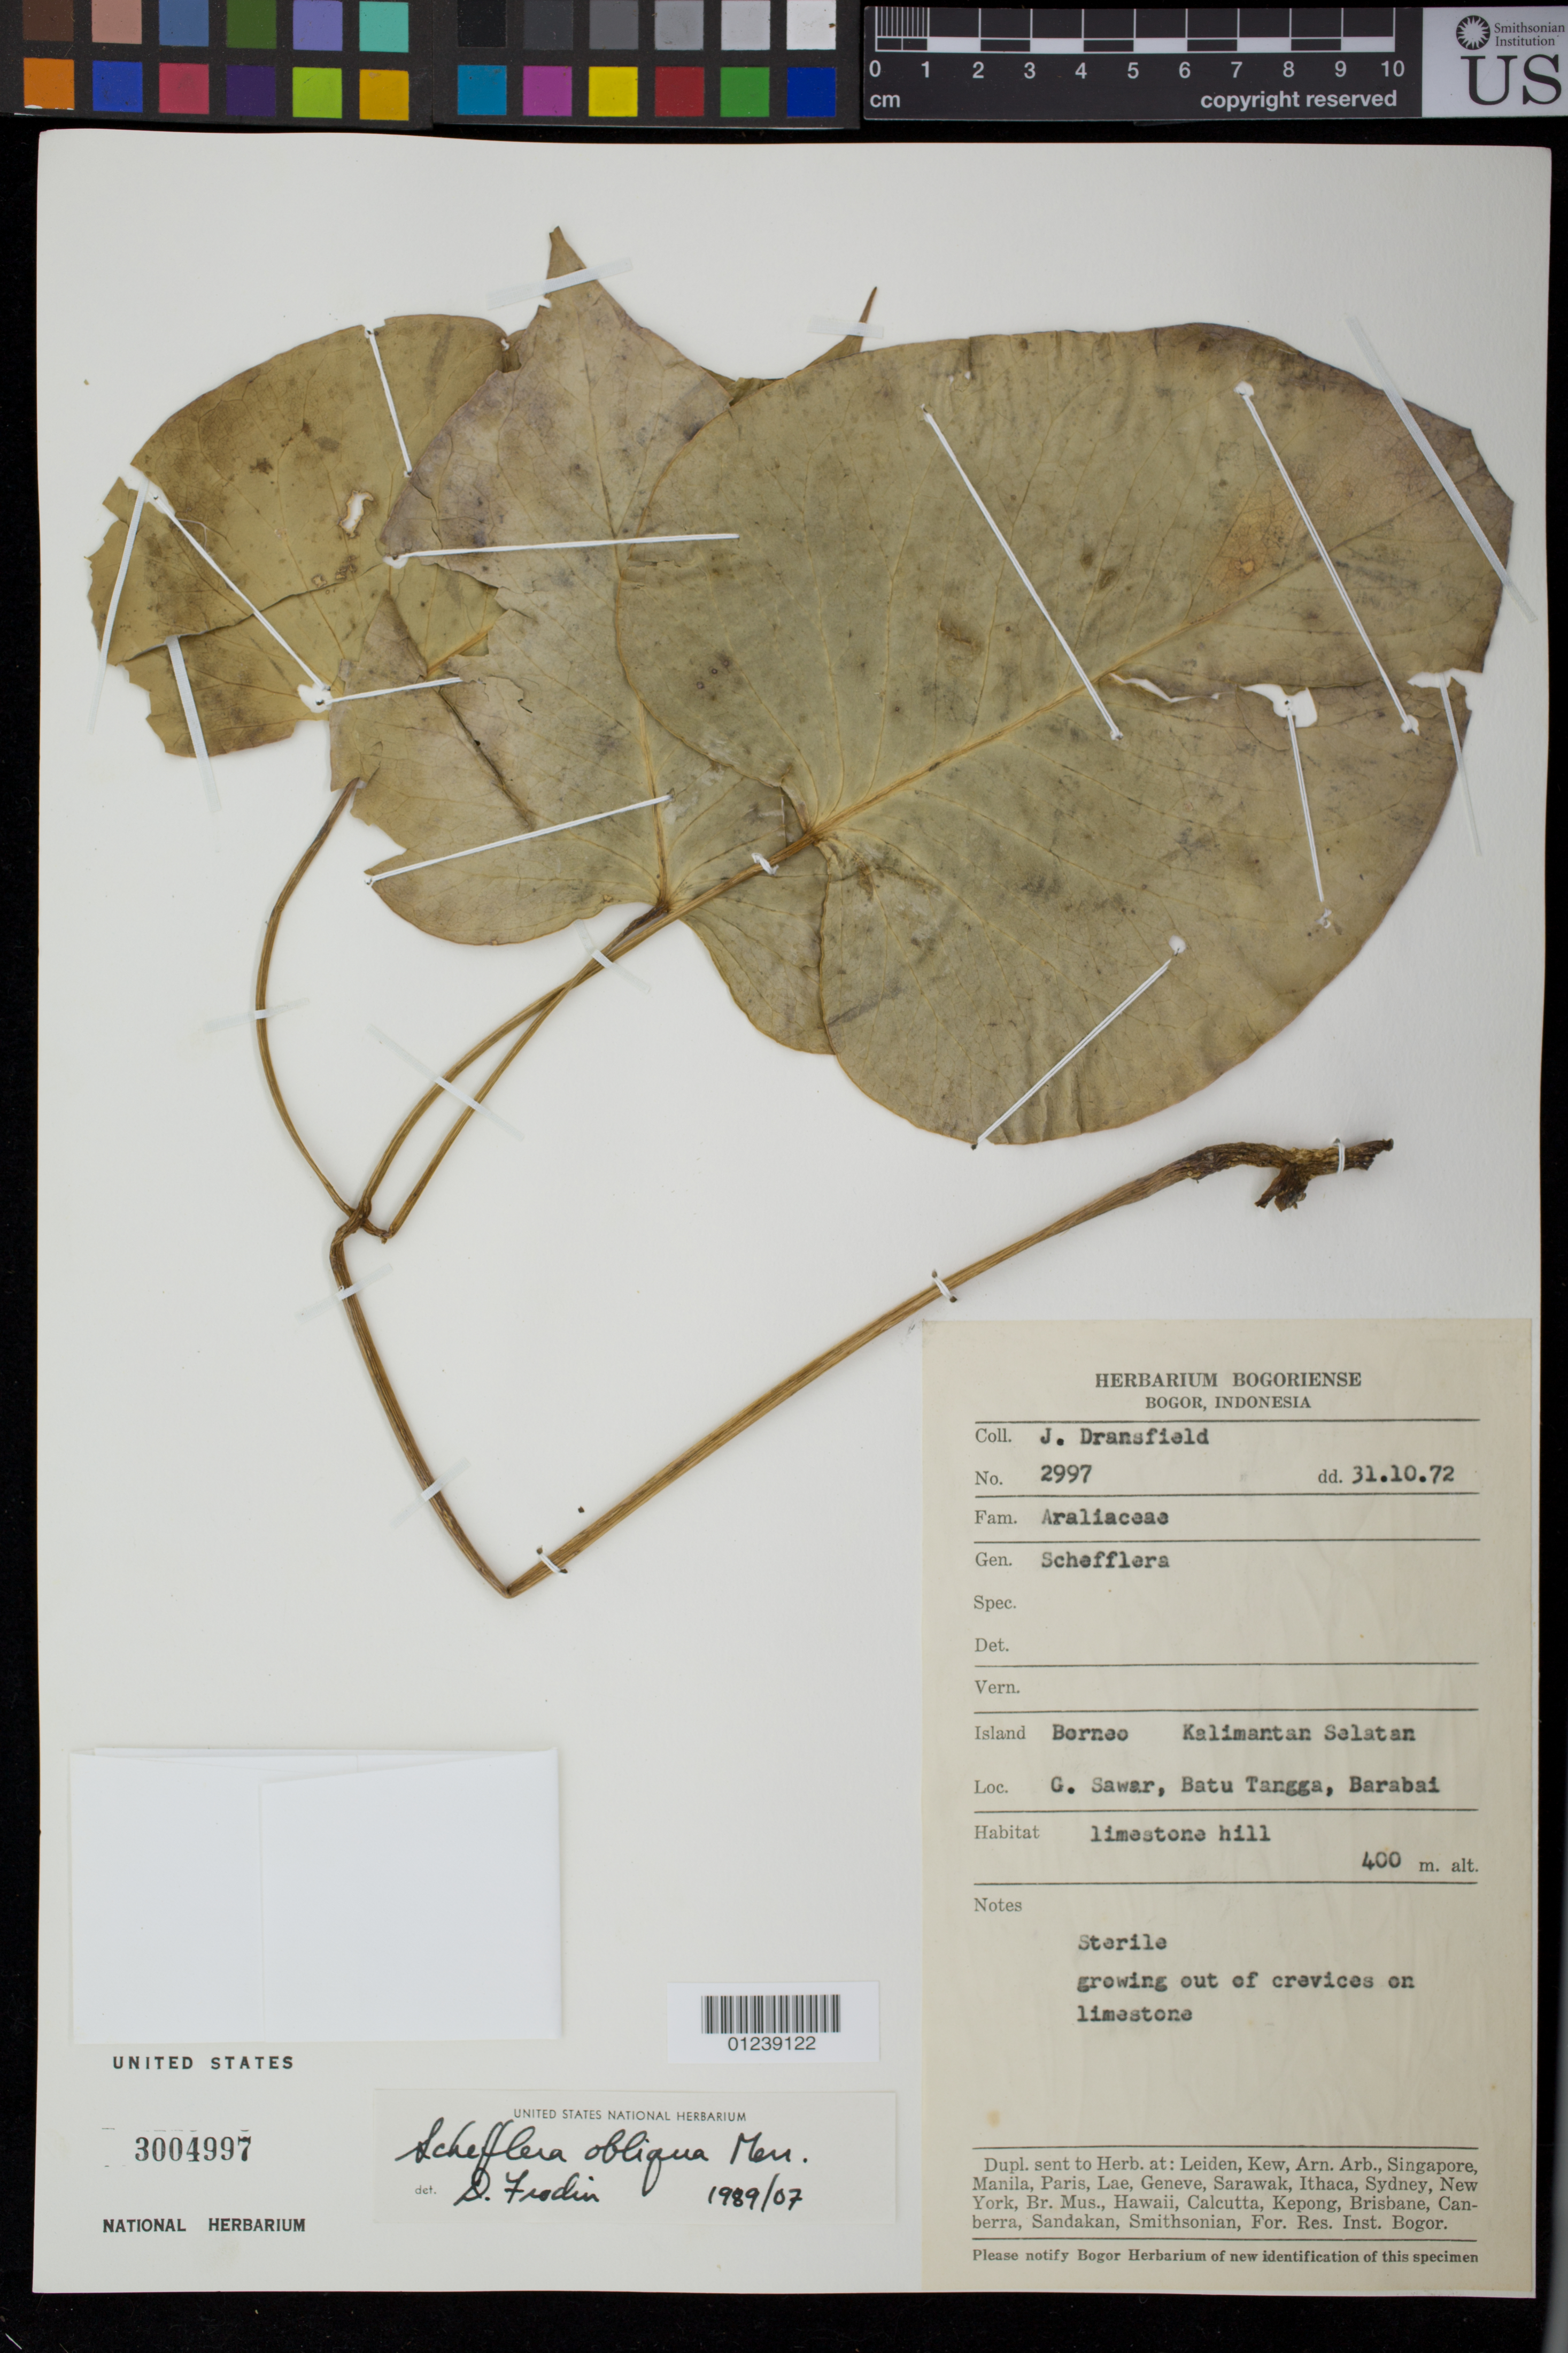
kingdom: Plantae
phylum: Tracheophyta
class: Magnoliopsida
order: Apiales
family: Araliaceae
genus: Heptapleurum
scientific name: Heptapleurum obliquum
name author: (Merr.) G. M. Plunkett & Lowry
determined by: Wagner, W. L., (BOT), Smithsonian Institution - National Museum of Natural History (UNITED STATES)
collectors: J. Dransfield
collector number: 2997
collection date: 1972-10-31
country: Indonesia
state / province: Kalimantan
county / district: Kalimantan Selatan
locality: Borneo, Kalimantan Selatan.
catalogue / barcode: US 3004997